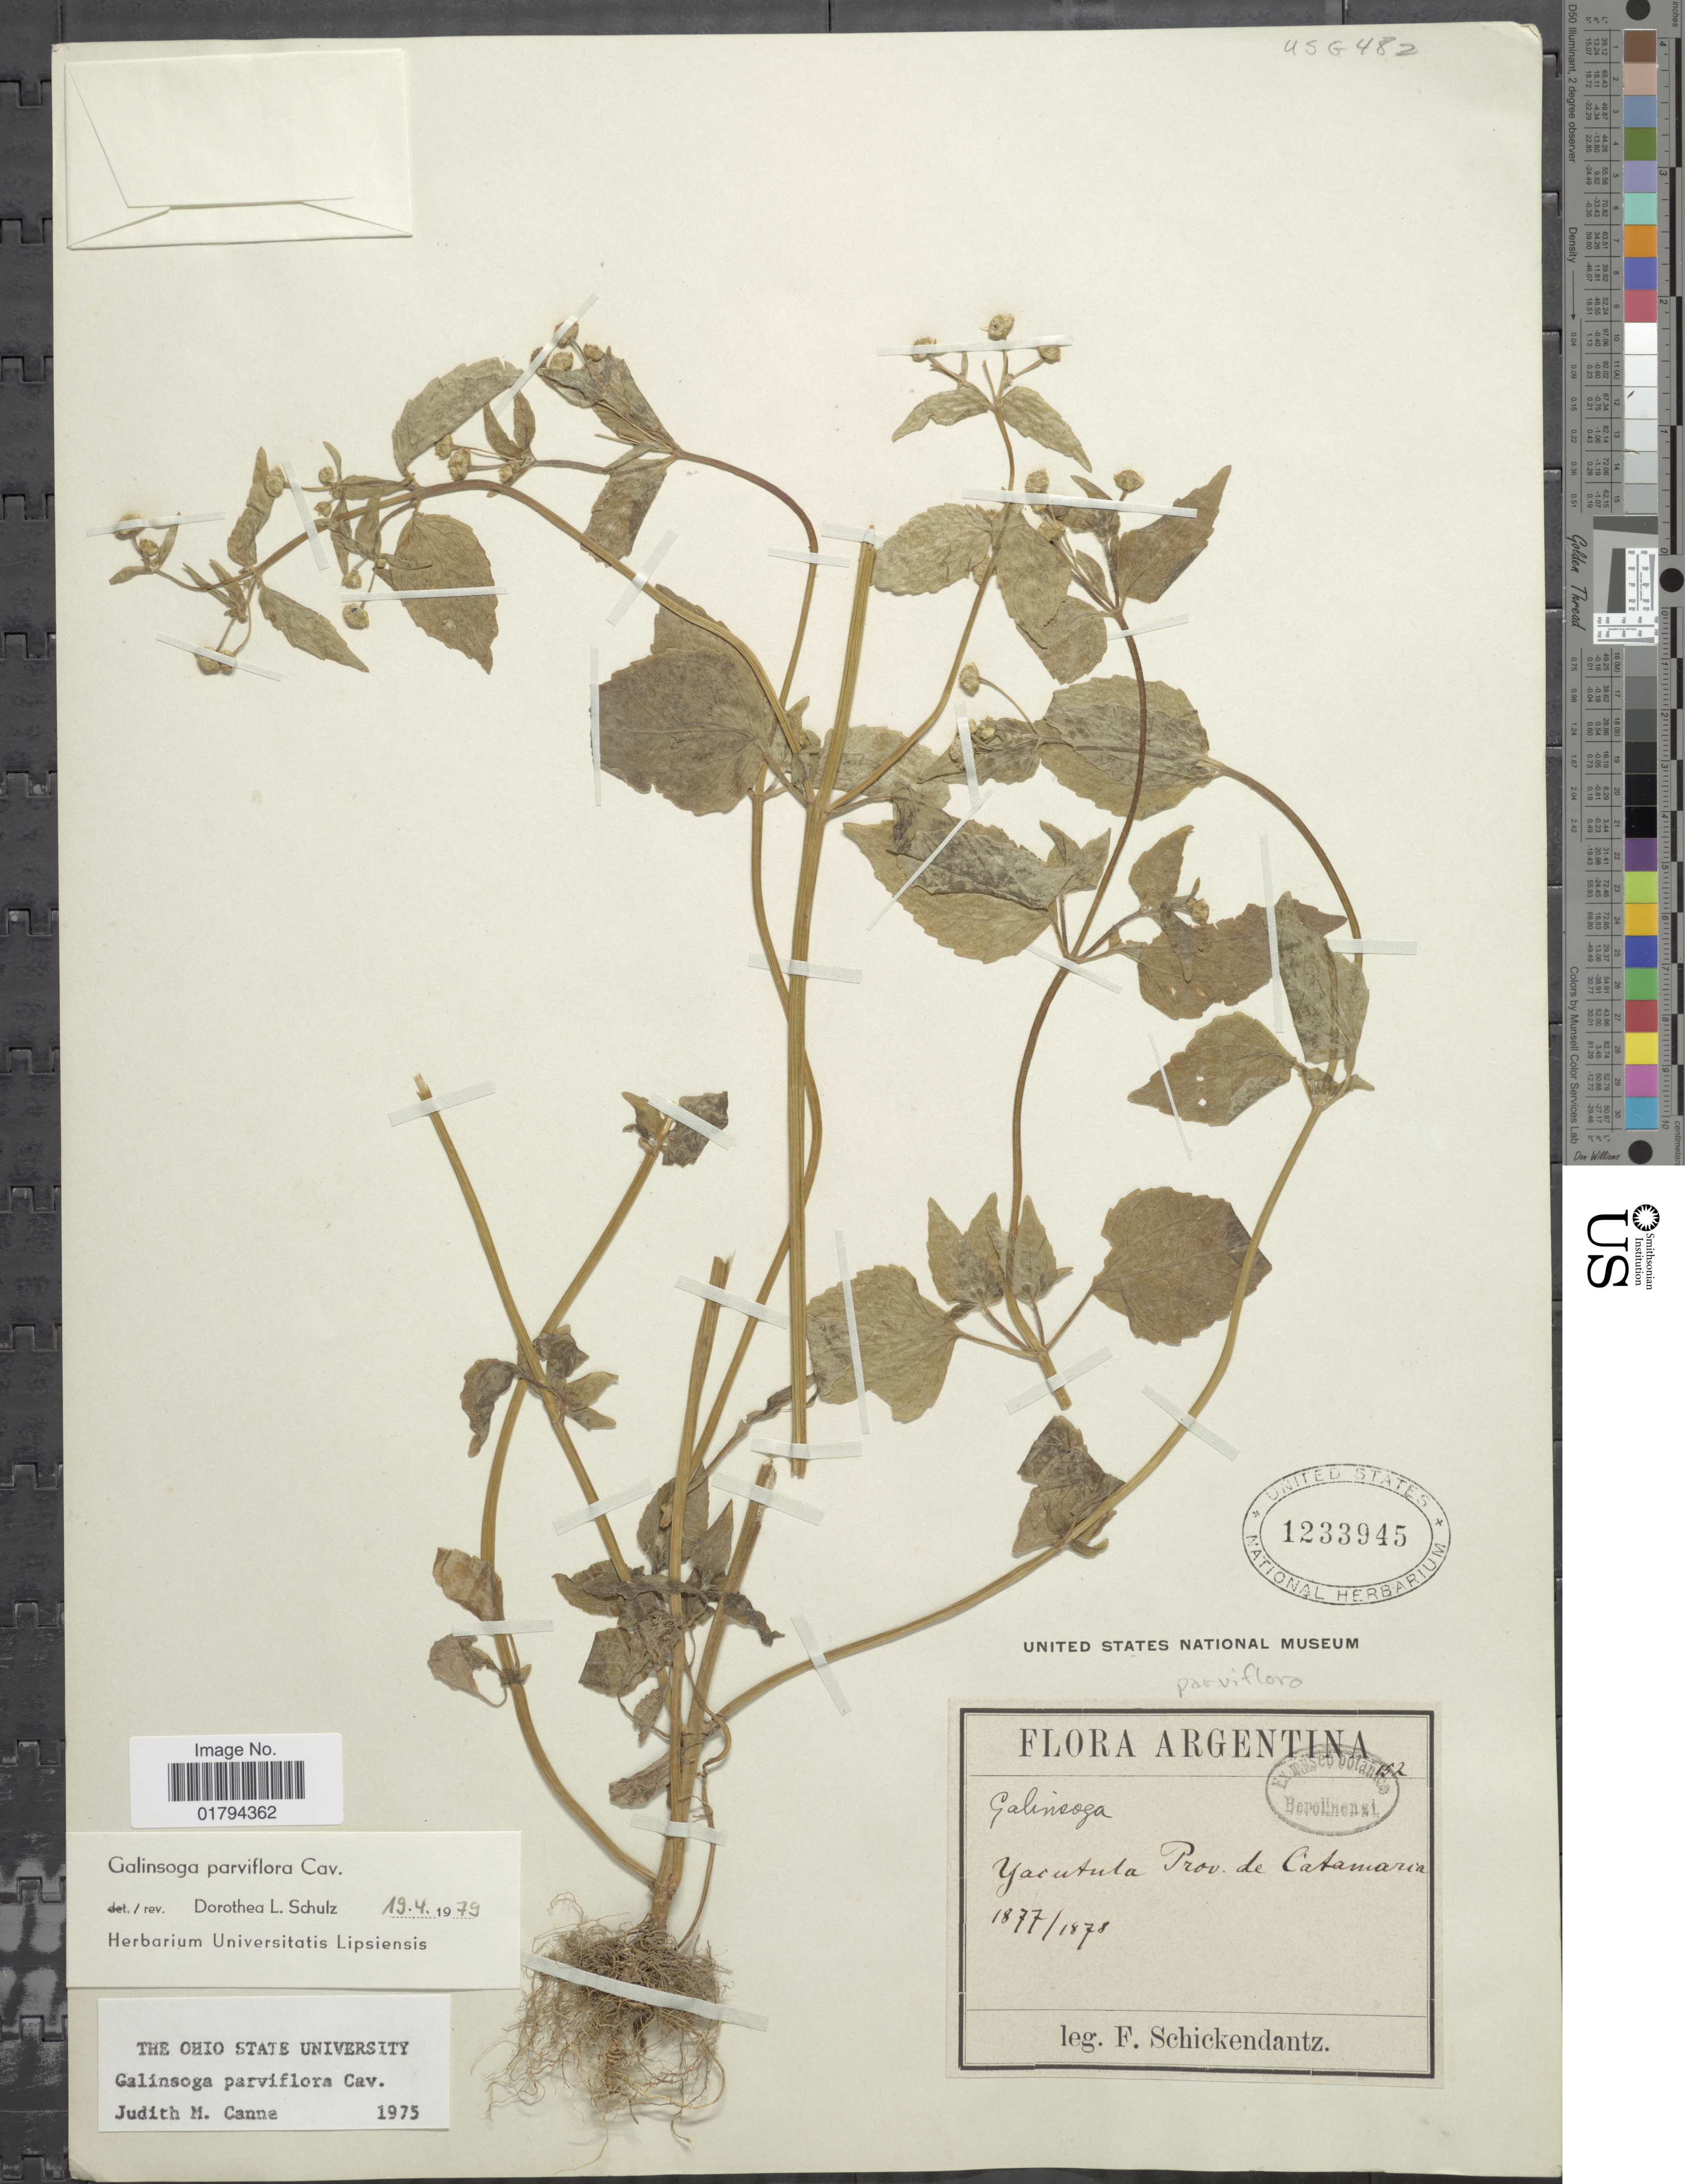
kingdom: Plantae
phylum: Tracheophyta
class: Magnoliopsida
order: Asterales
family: Asteraceae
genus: Galinsoga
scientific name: Galinsoga parviflora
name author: Cav.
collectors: F. Schickendantz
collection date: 1877/1878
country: Argentina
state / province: Catamarca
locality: Yacututa.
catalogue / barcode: US 1233945